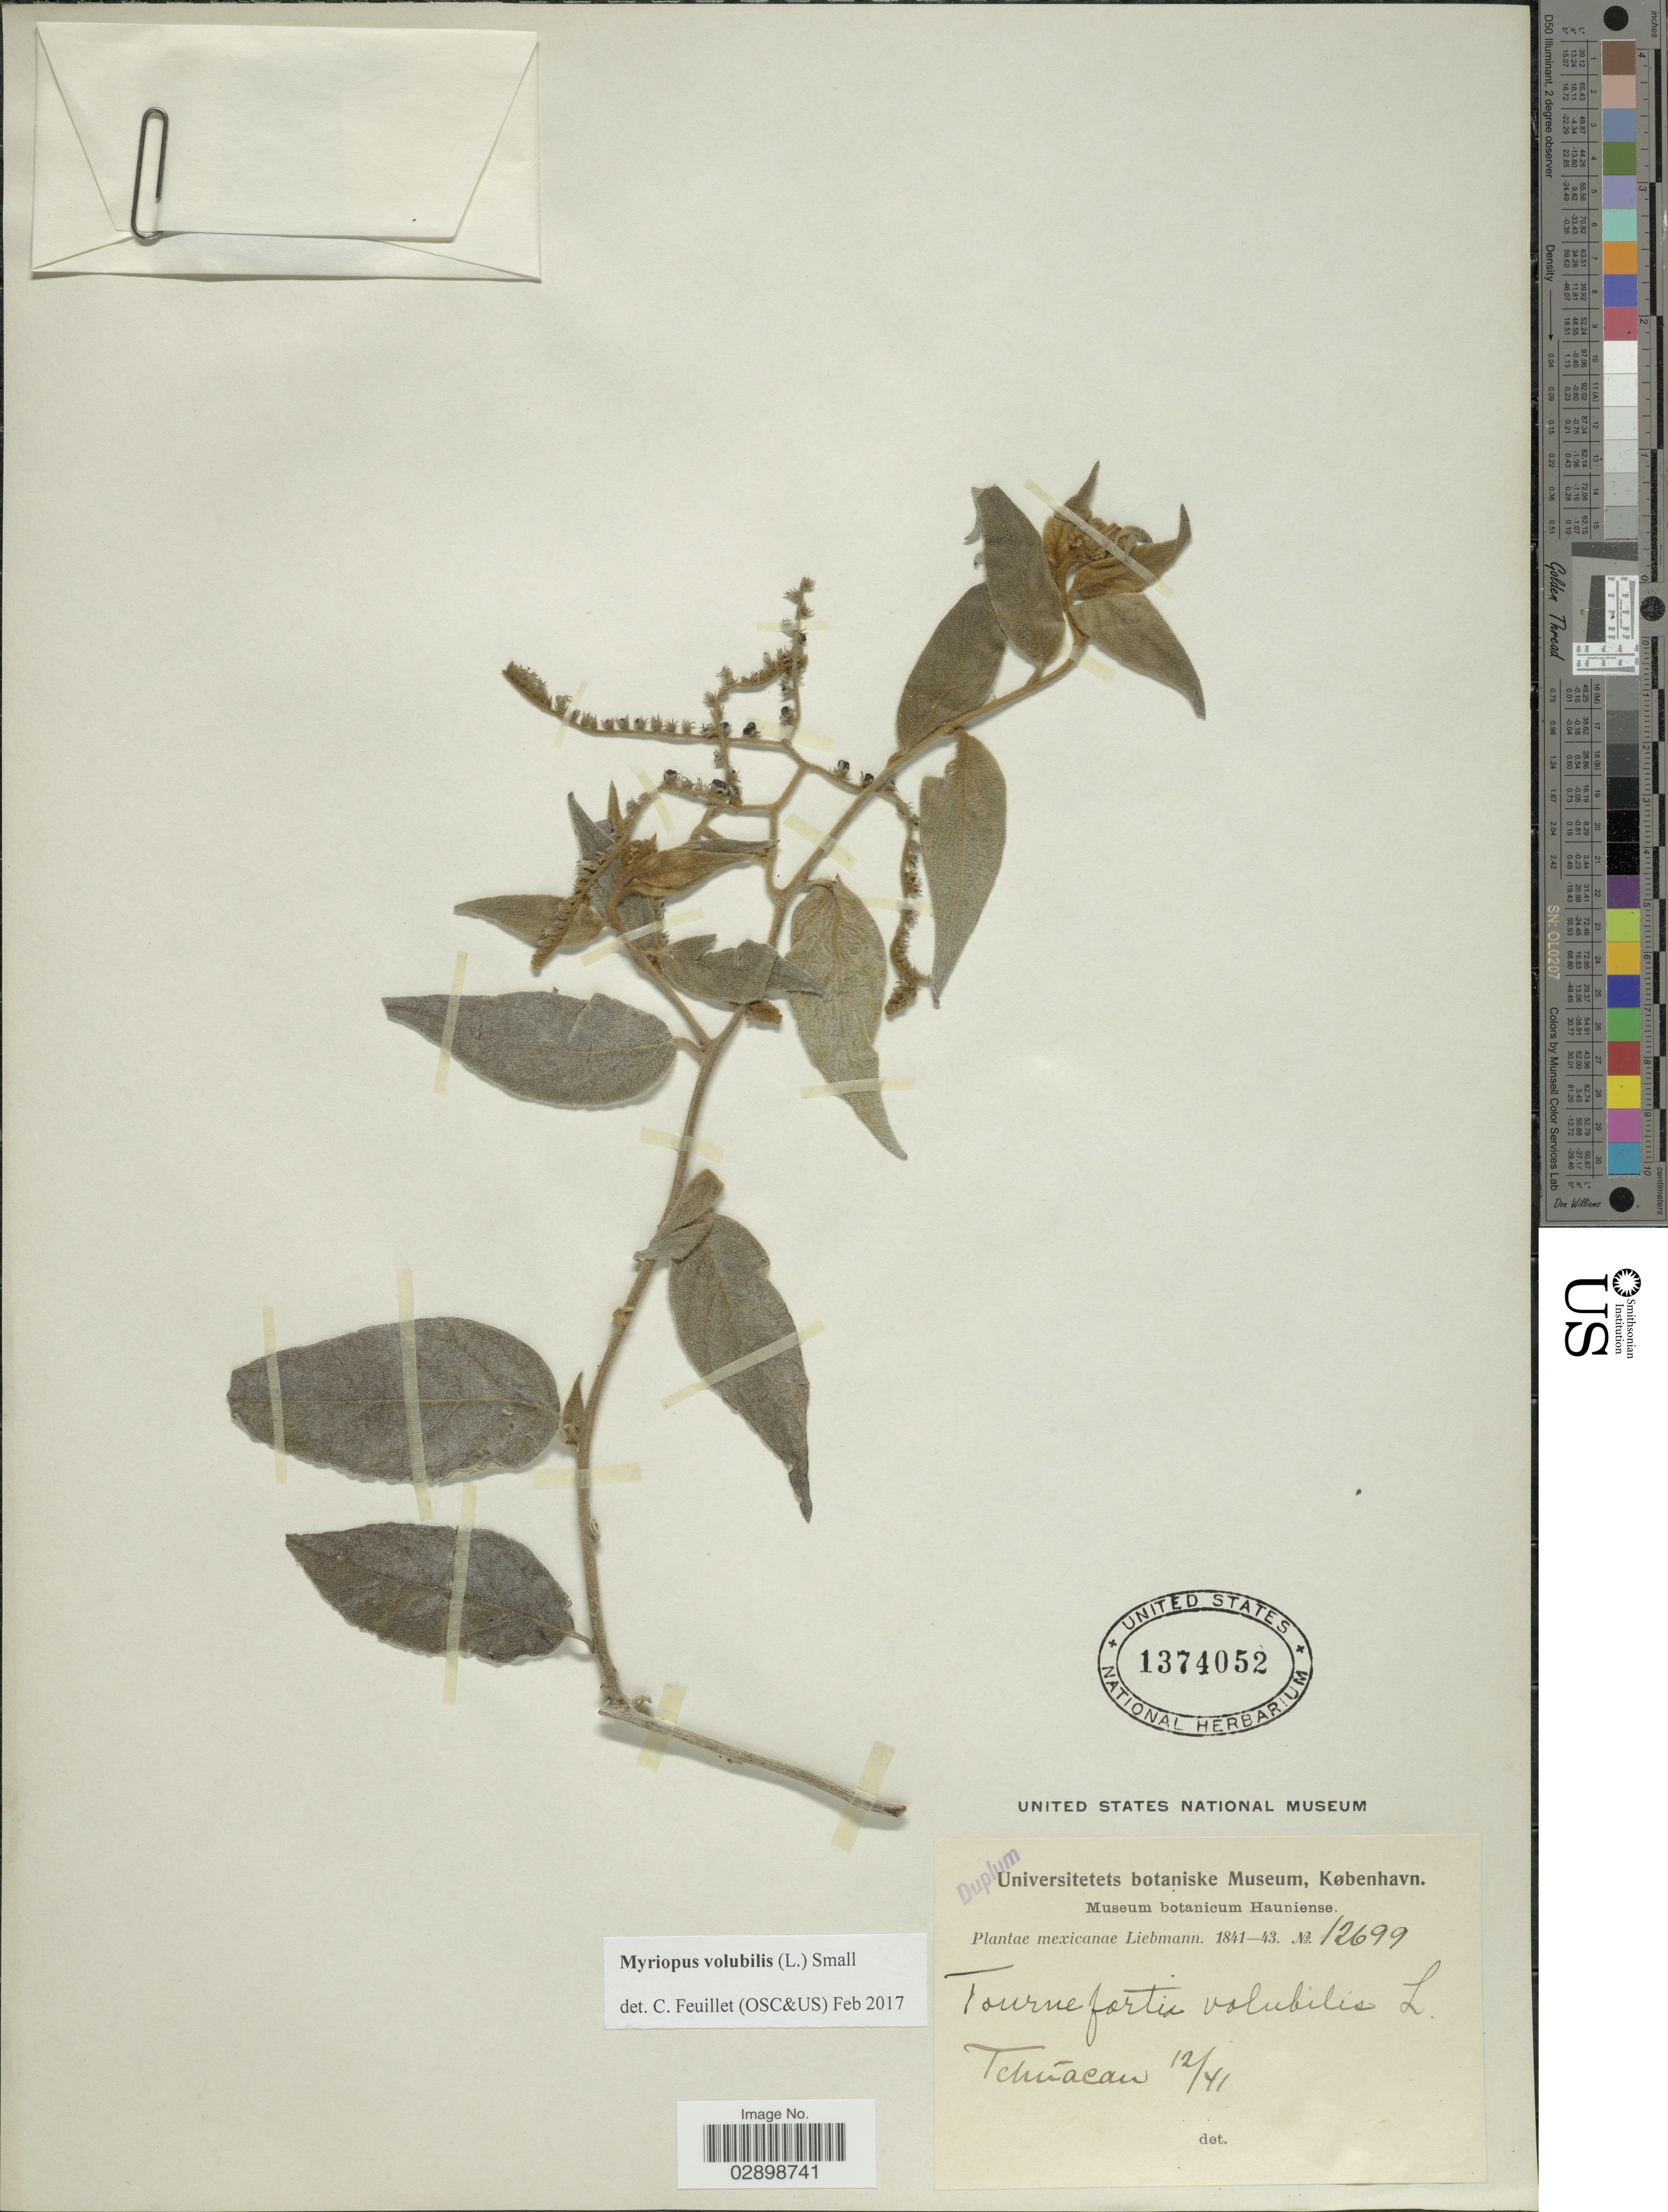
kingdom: Plantae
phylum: Tracheophyta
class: Magnoliopsida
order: Boraginales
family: Heliotropiaceae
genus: Myriopus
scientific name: Myriopus volubilis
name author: (L.) Small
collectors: Liebmann, --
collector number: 12699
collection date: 1841-12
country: Mexico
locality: Tehúacan.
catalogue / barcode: US 1374052